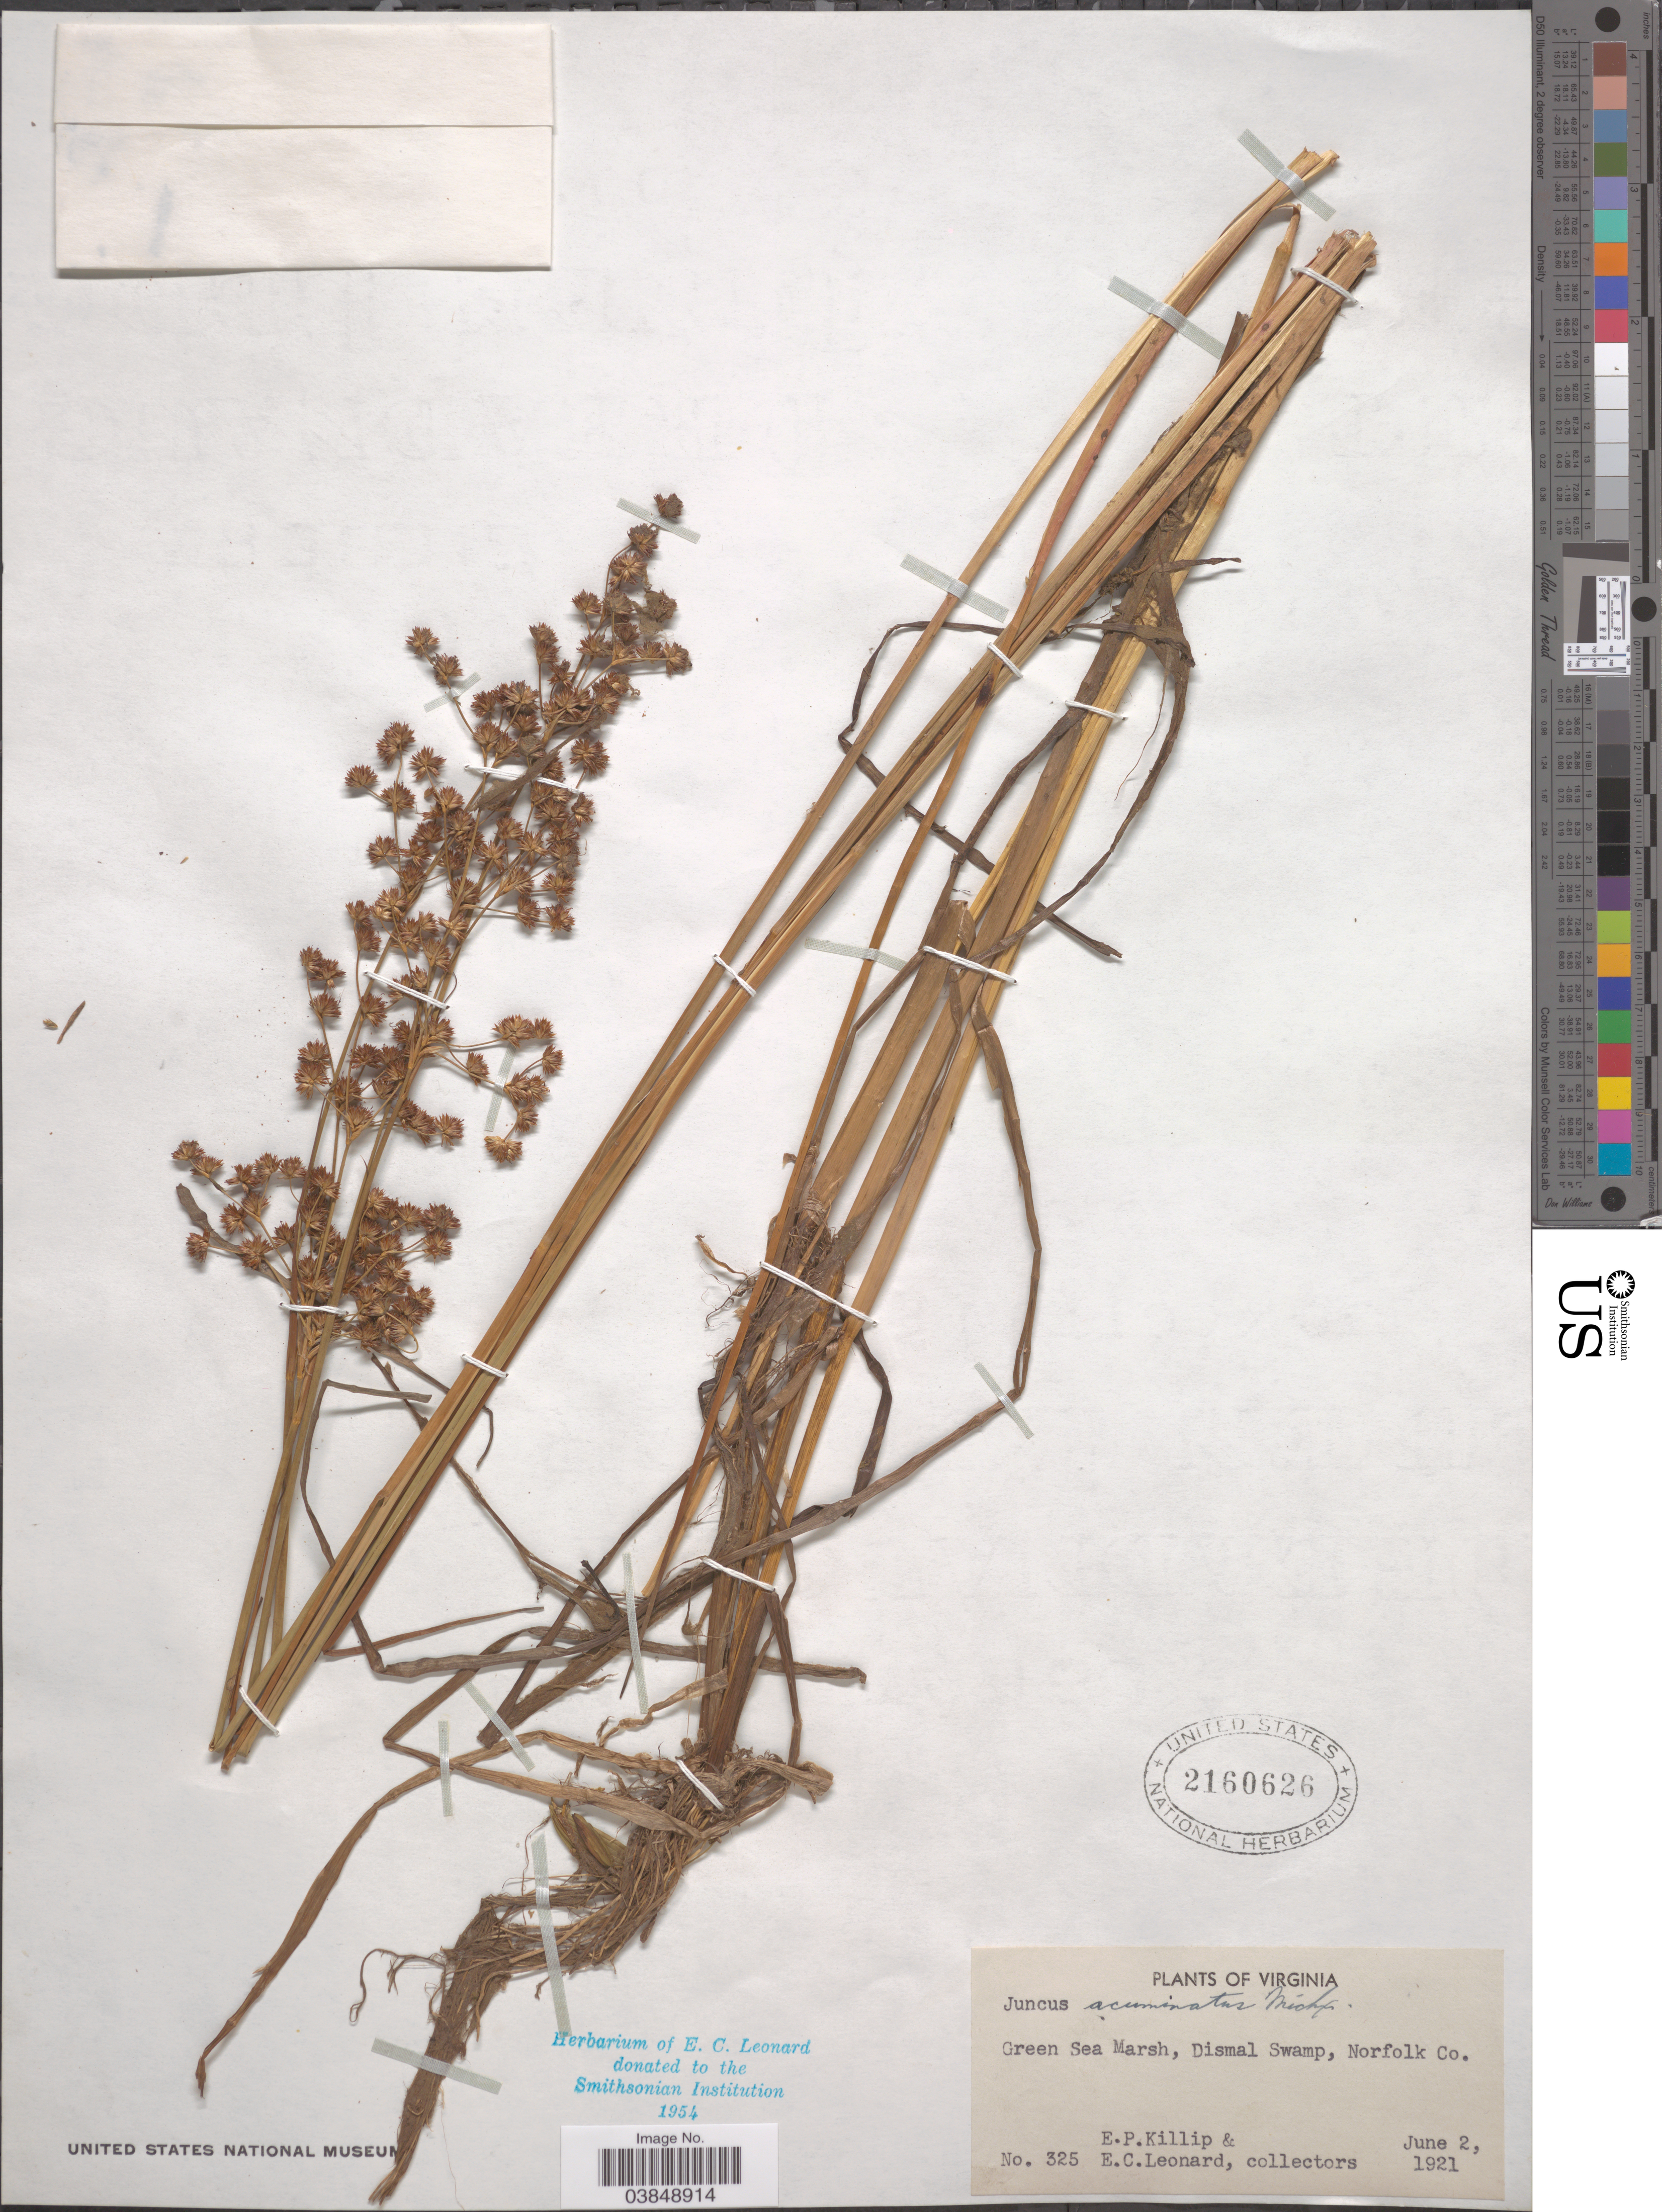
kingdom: Plantae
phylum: Tracheophyta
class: Liliopsida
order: Poales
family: Juncaceae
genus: Juncus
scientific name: Juncus acuminatus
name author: Michx.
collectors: E. P. Killip & E. C. Leonard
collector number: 325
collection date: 1921-06-02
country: United States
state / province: Virginia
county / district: City of Norfolk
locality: Green Sea Marsh, Dismal Swamp.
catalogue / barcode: US 2160626